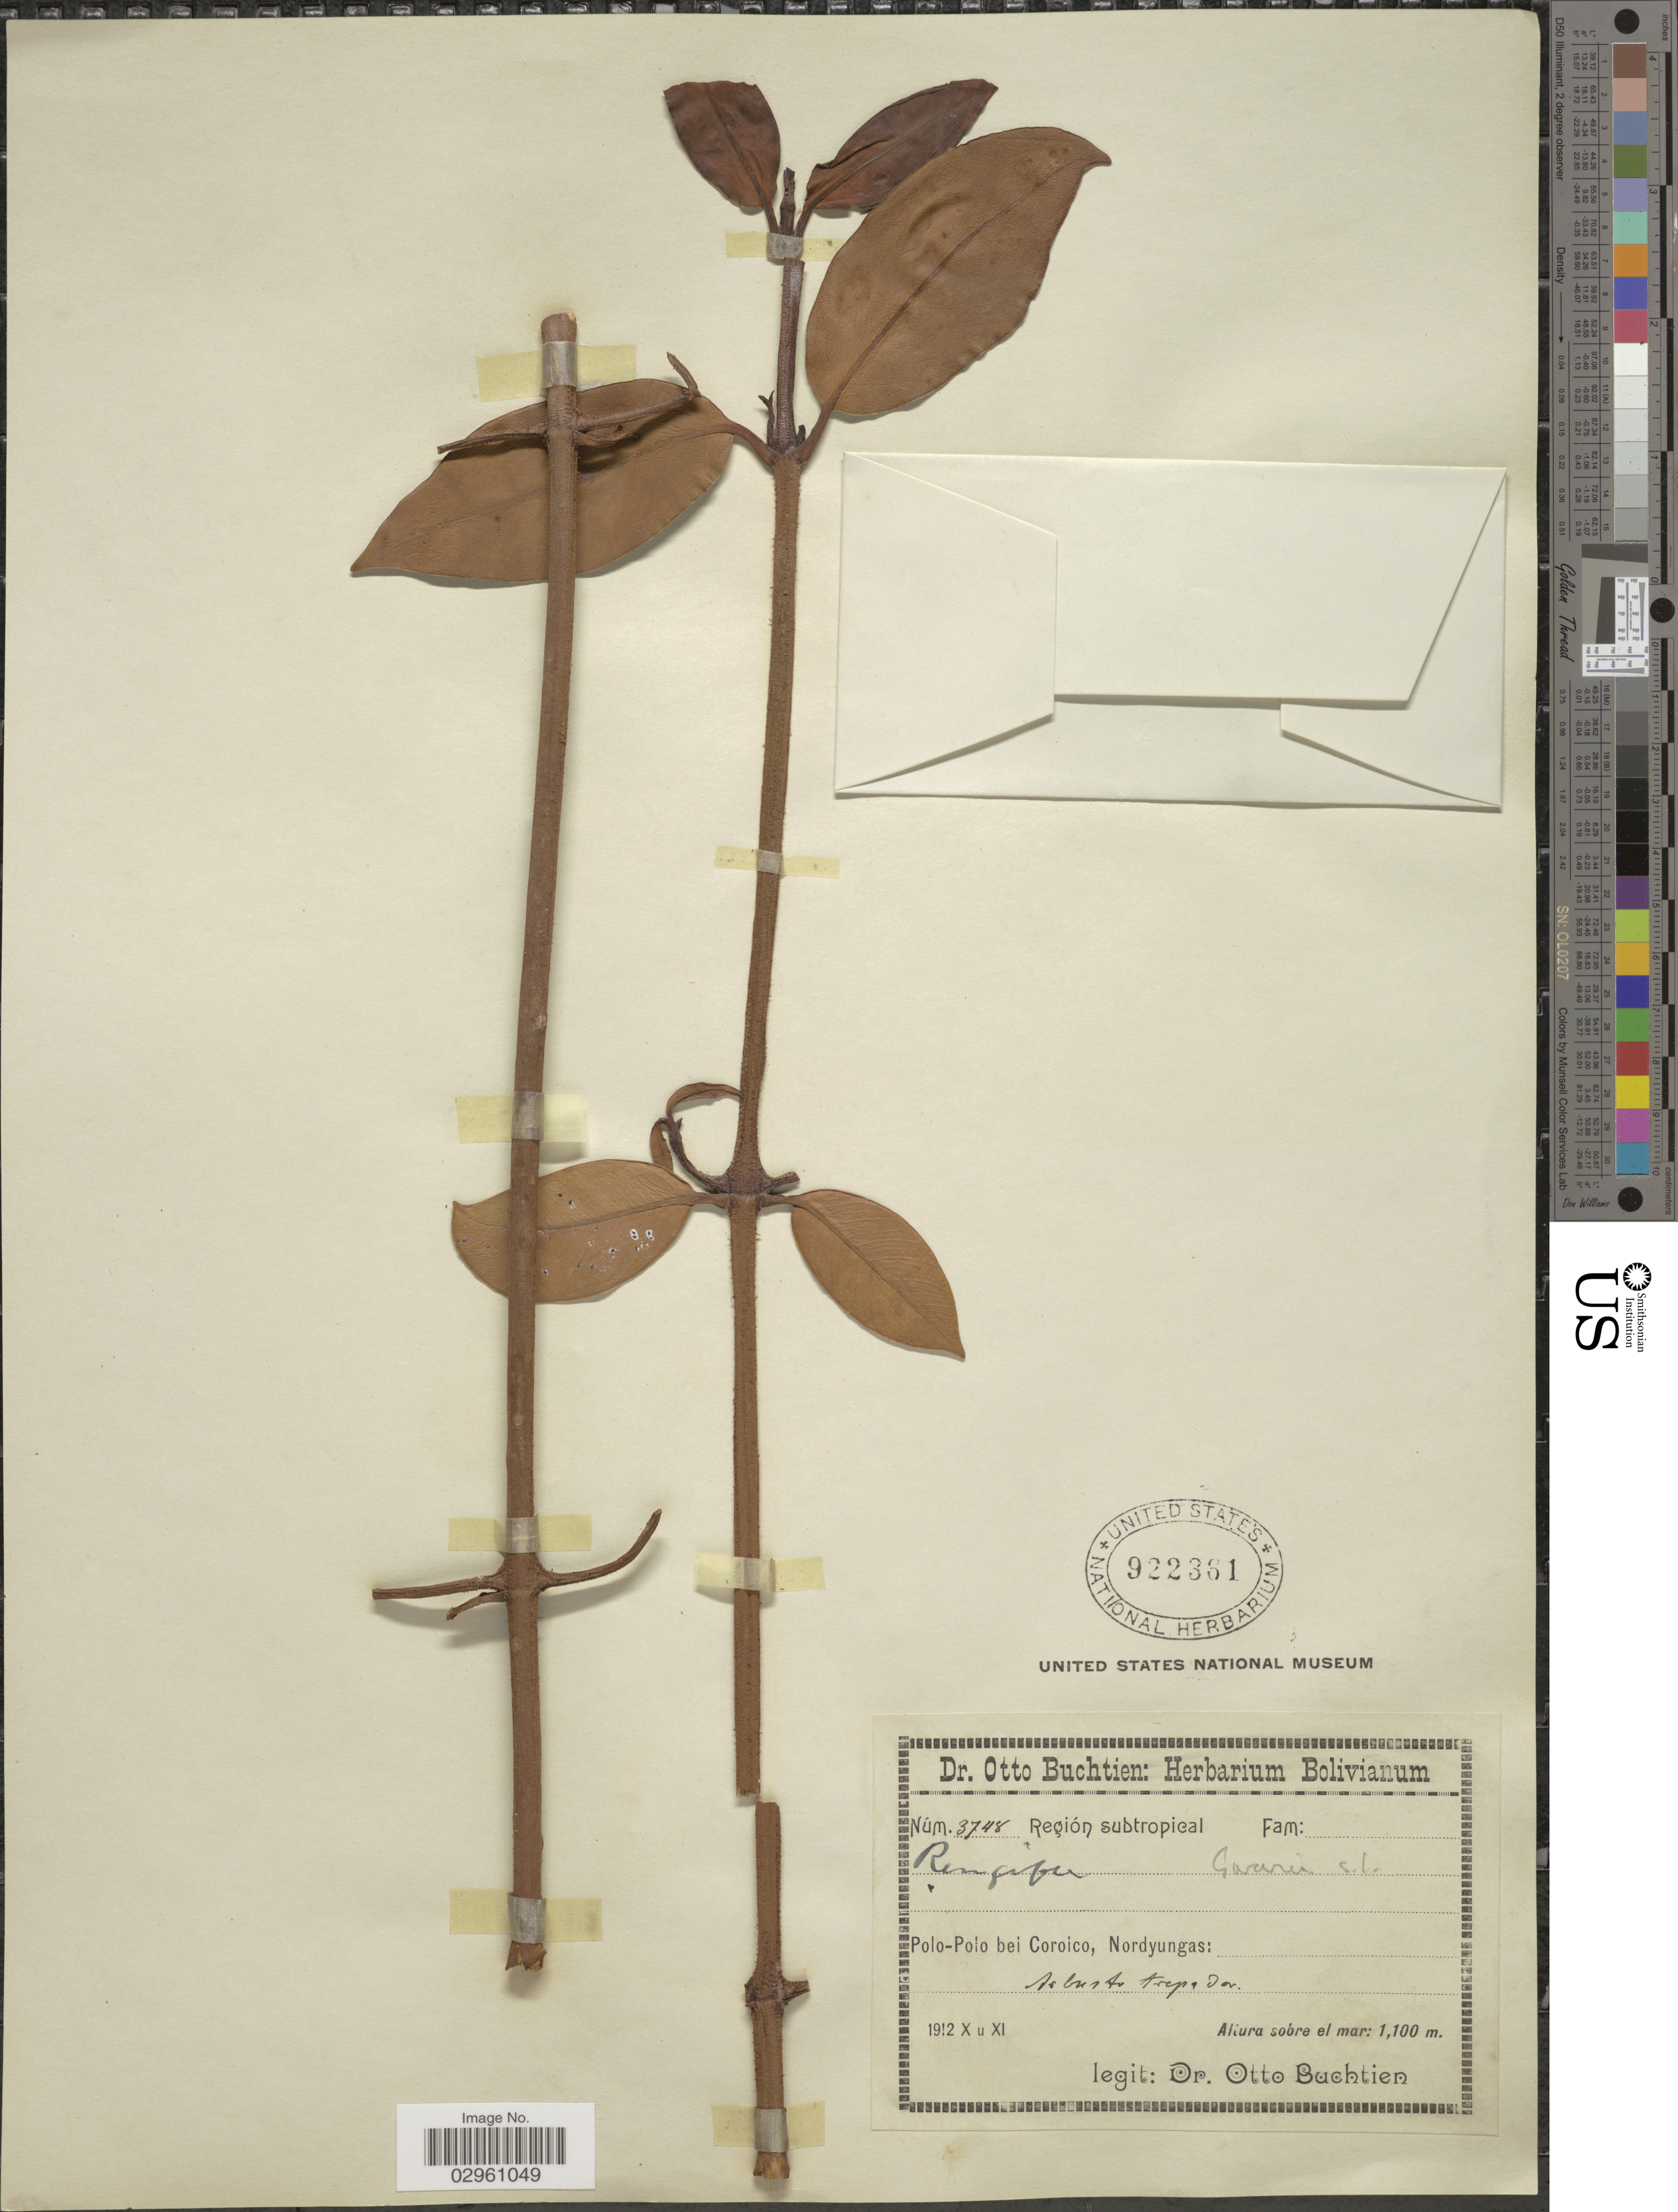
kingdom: Plantae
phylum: Tracheophyta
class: Magnoliopsida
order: Malpighiales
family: Clusiaceae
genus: Garcinia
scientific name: Garcinia sp.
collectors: O. Buchtien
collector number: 3748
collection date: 1912-10/1912-11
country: Bolivia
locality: Región subtropical. Polo-Polo bei Coroico, Nordyungas.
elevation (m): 1100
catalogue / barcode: US 922361